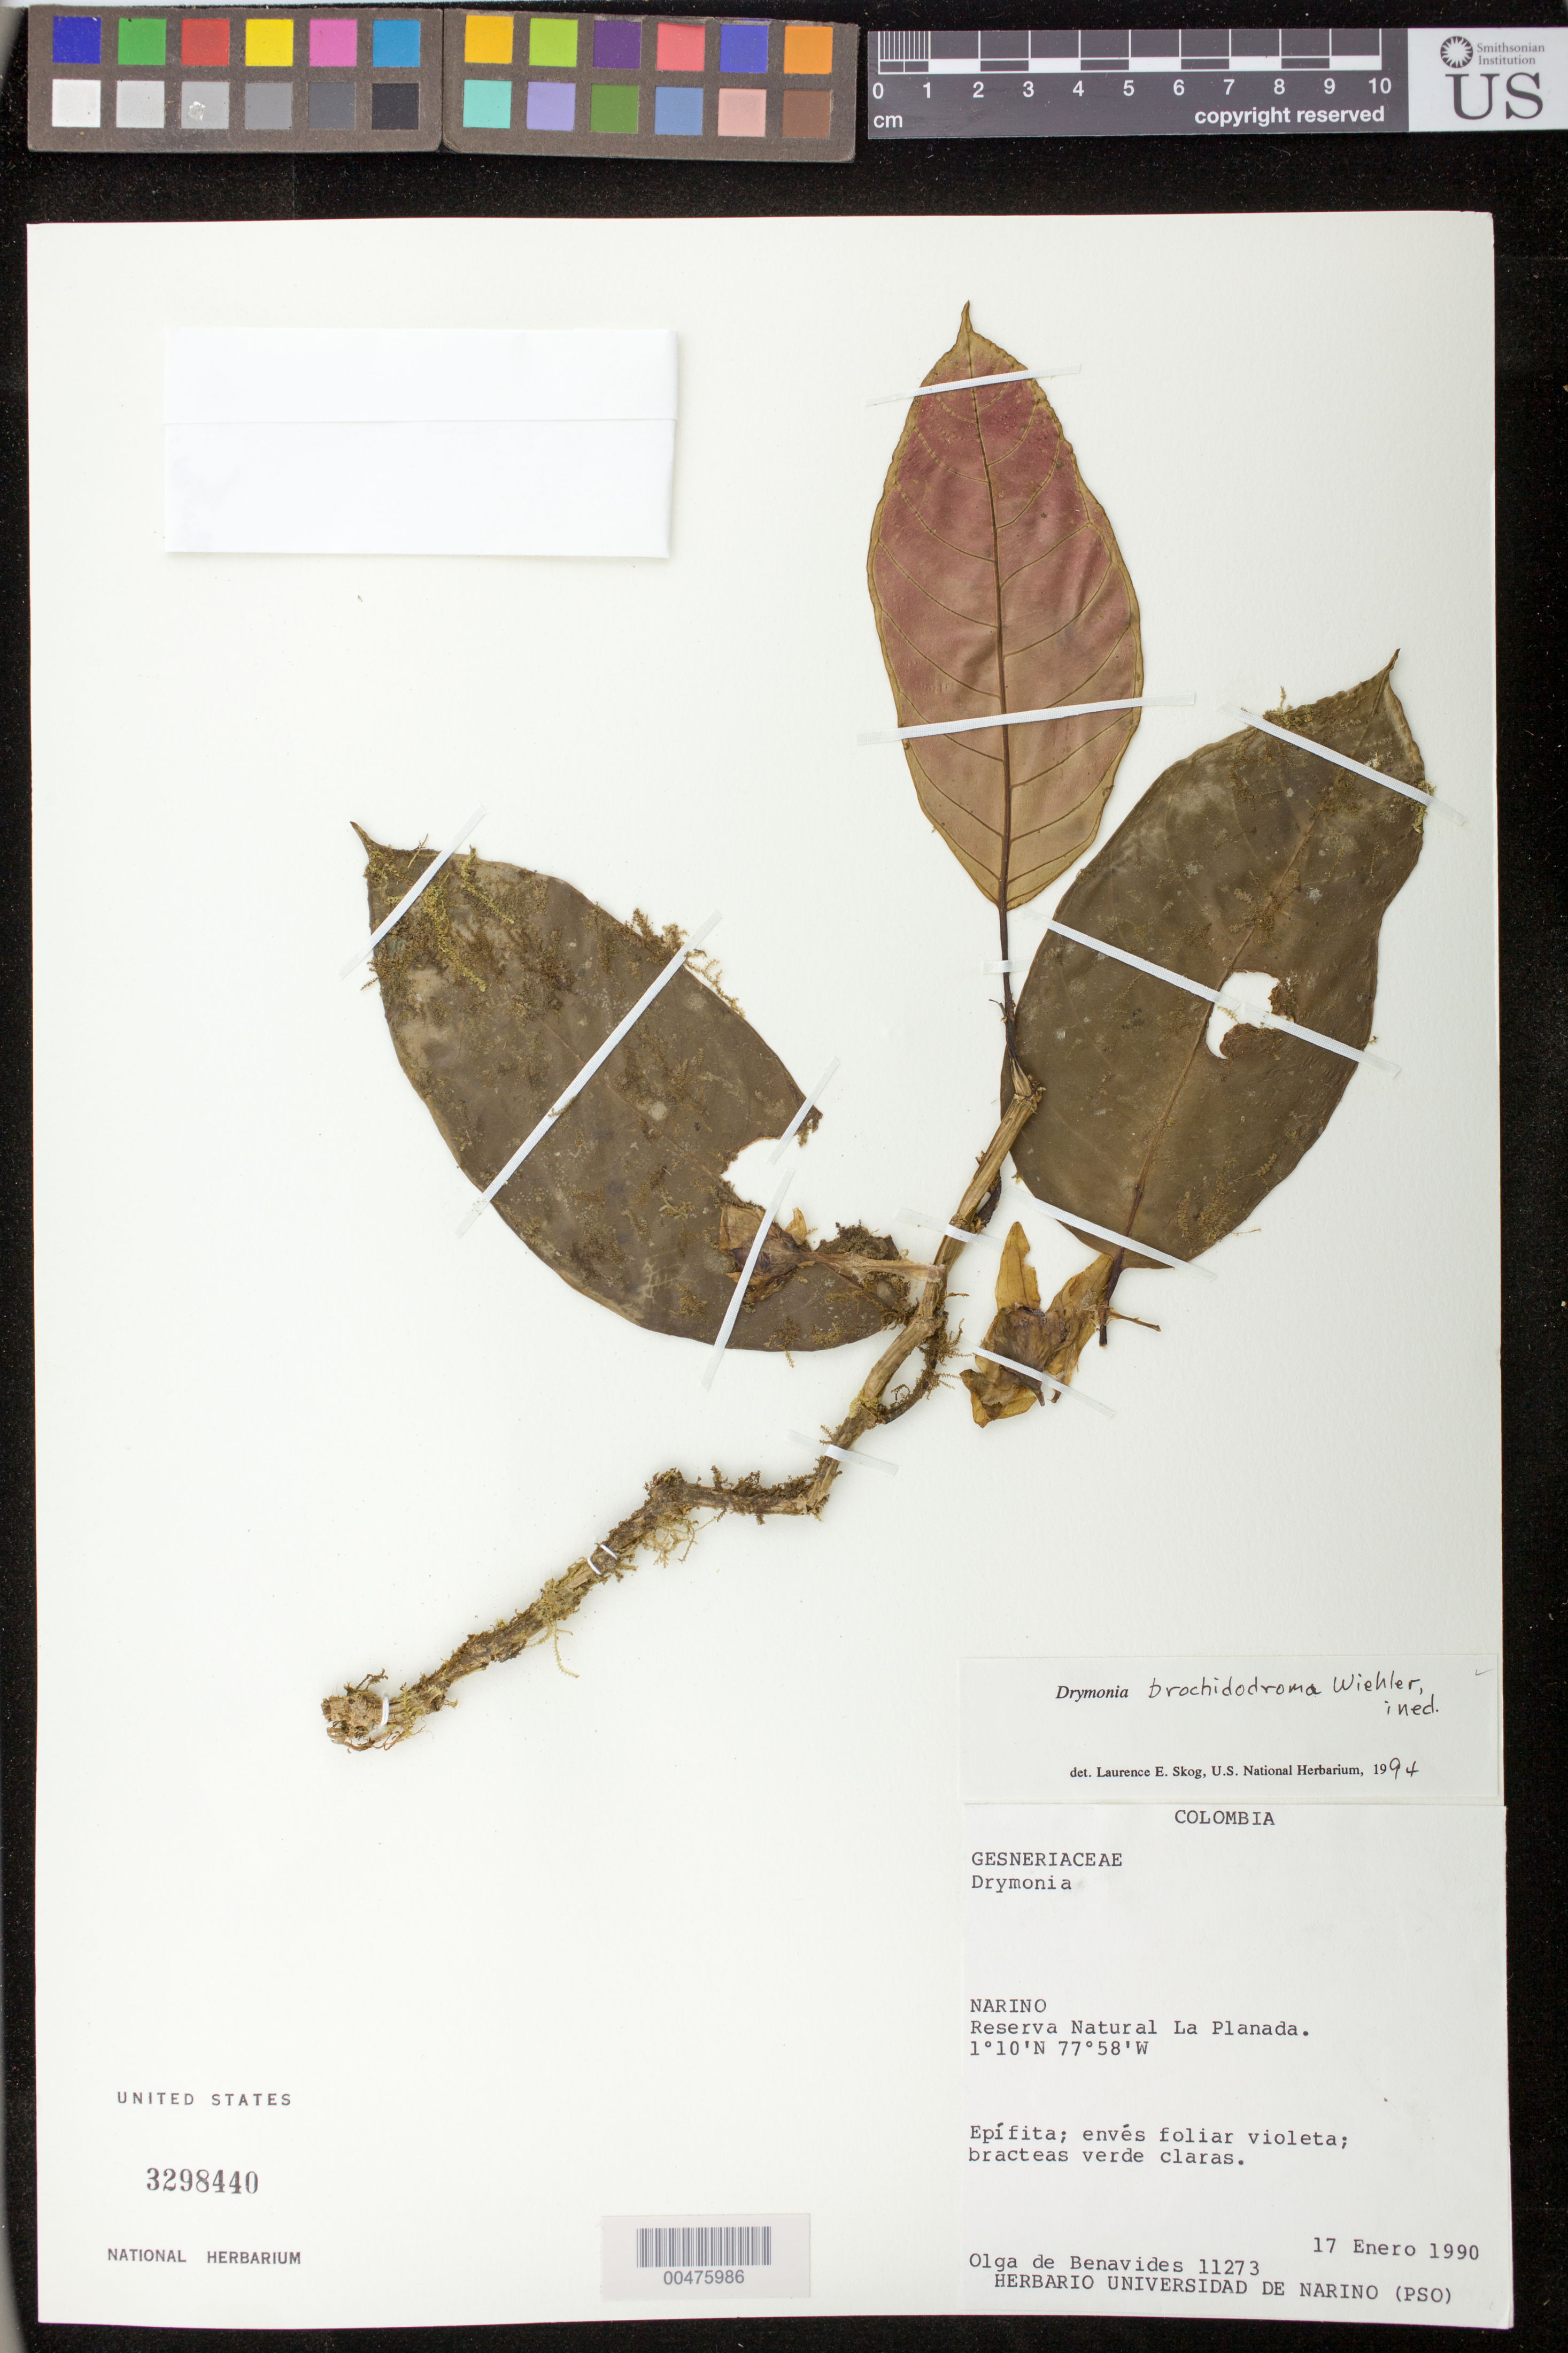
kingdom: Plantae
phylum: Tracheophyta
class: Magnoliopsida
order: Lamiales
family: Gesneriaceae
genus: Drymonia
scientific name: Drymonia brochidodroma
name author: Wiehler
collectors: Olga S. de Benavides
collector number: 11273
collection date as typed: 17 Jan 1990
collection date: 1990-01-17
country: Colombia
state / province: Nariño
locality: Planada Natural Reserve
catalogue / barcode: US 3298440